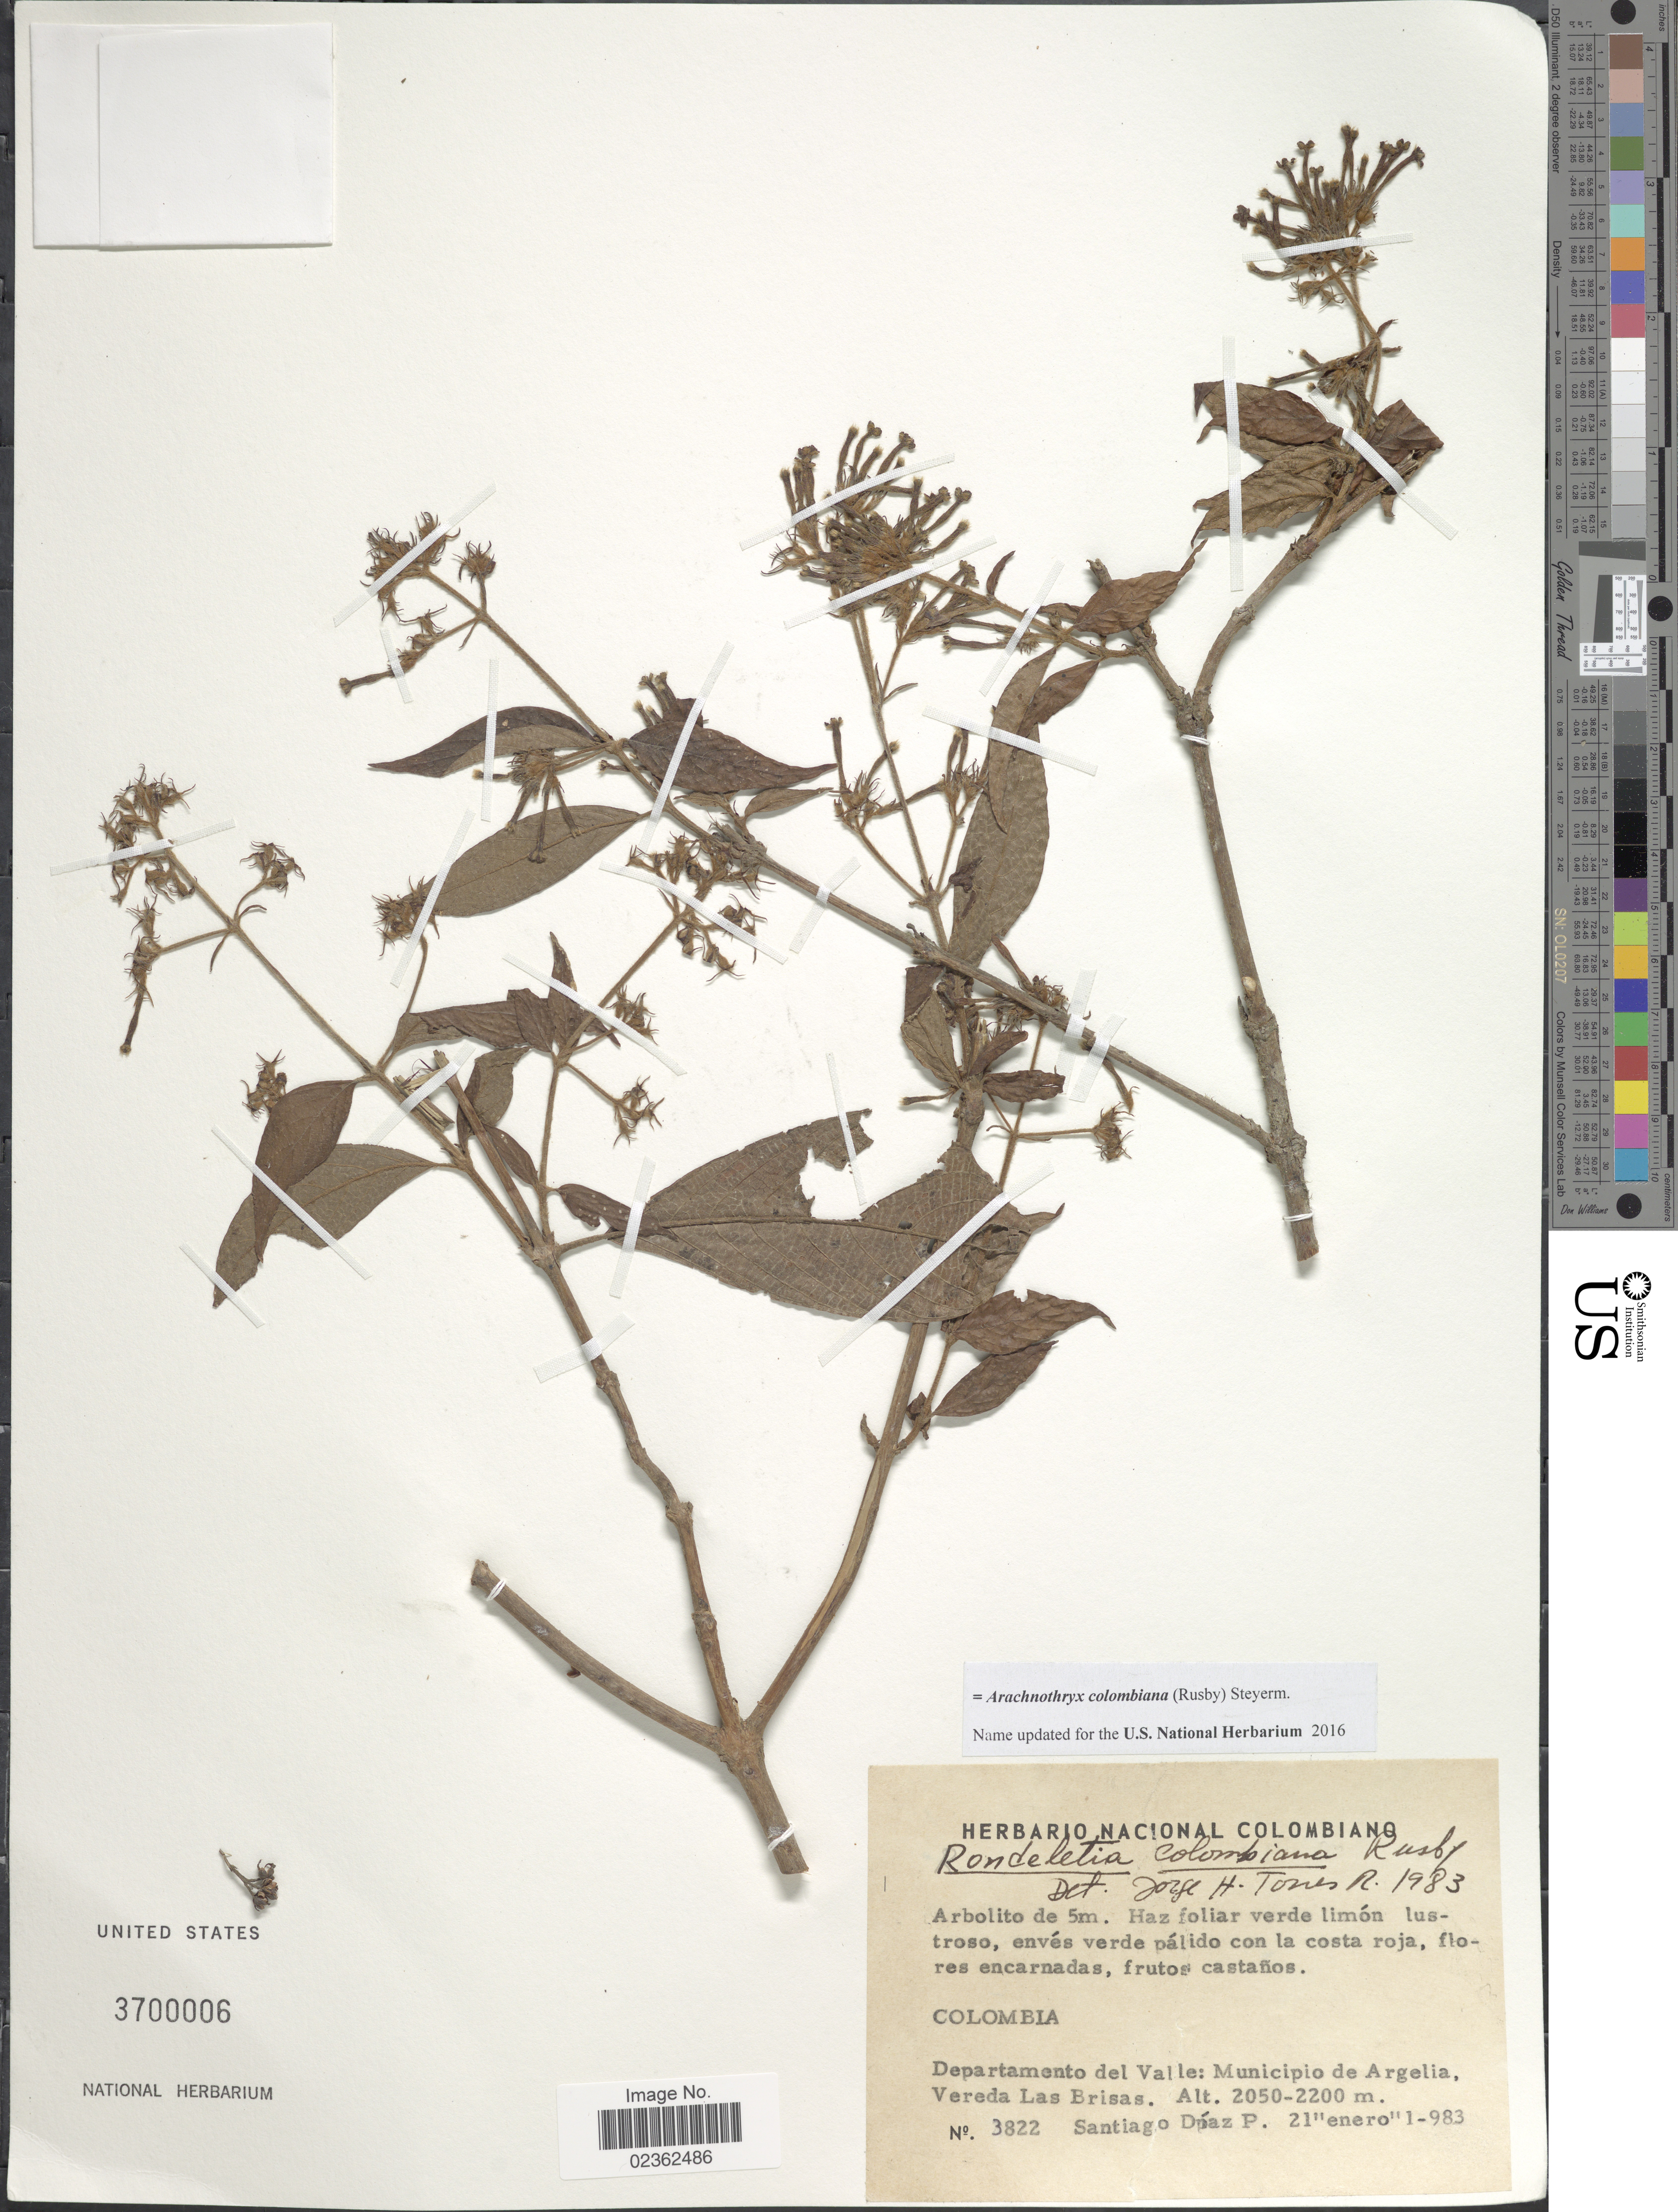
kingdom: Plantae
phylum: Tracheophyta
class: Magnoliopsida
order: Gentianales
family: Rubiaceae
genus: Arachnothryx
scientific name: Arachnothryx colombiana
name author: (Rusby) Steyerm.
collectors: S. Díaz Píedrahíta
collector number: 3822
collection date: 1983-01-21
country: Colombia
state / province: Valle del Cauca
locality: Departamento del Vale: Municipio de Argelia, Vereda Las Brisas.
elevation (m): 2050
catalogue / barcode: US 3700006